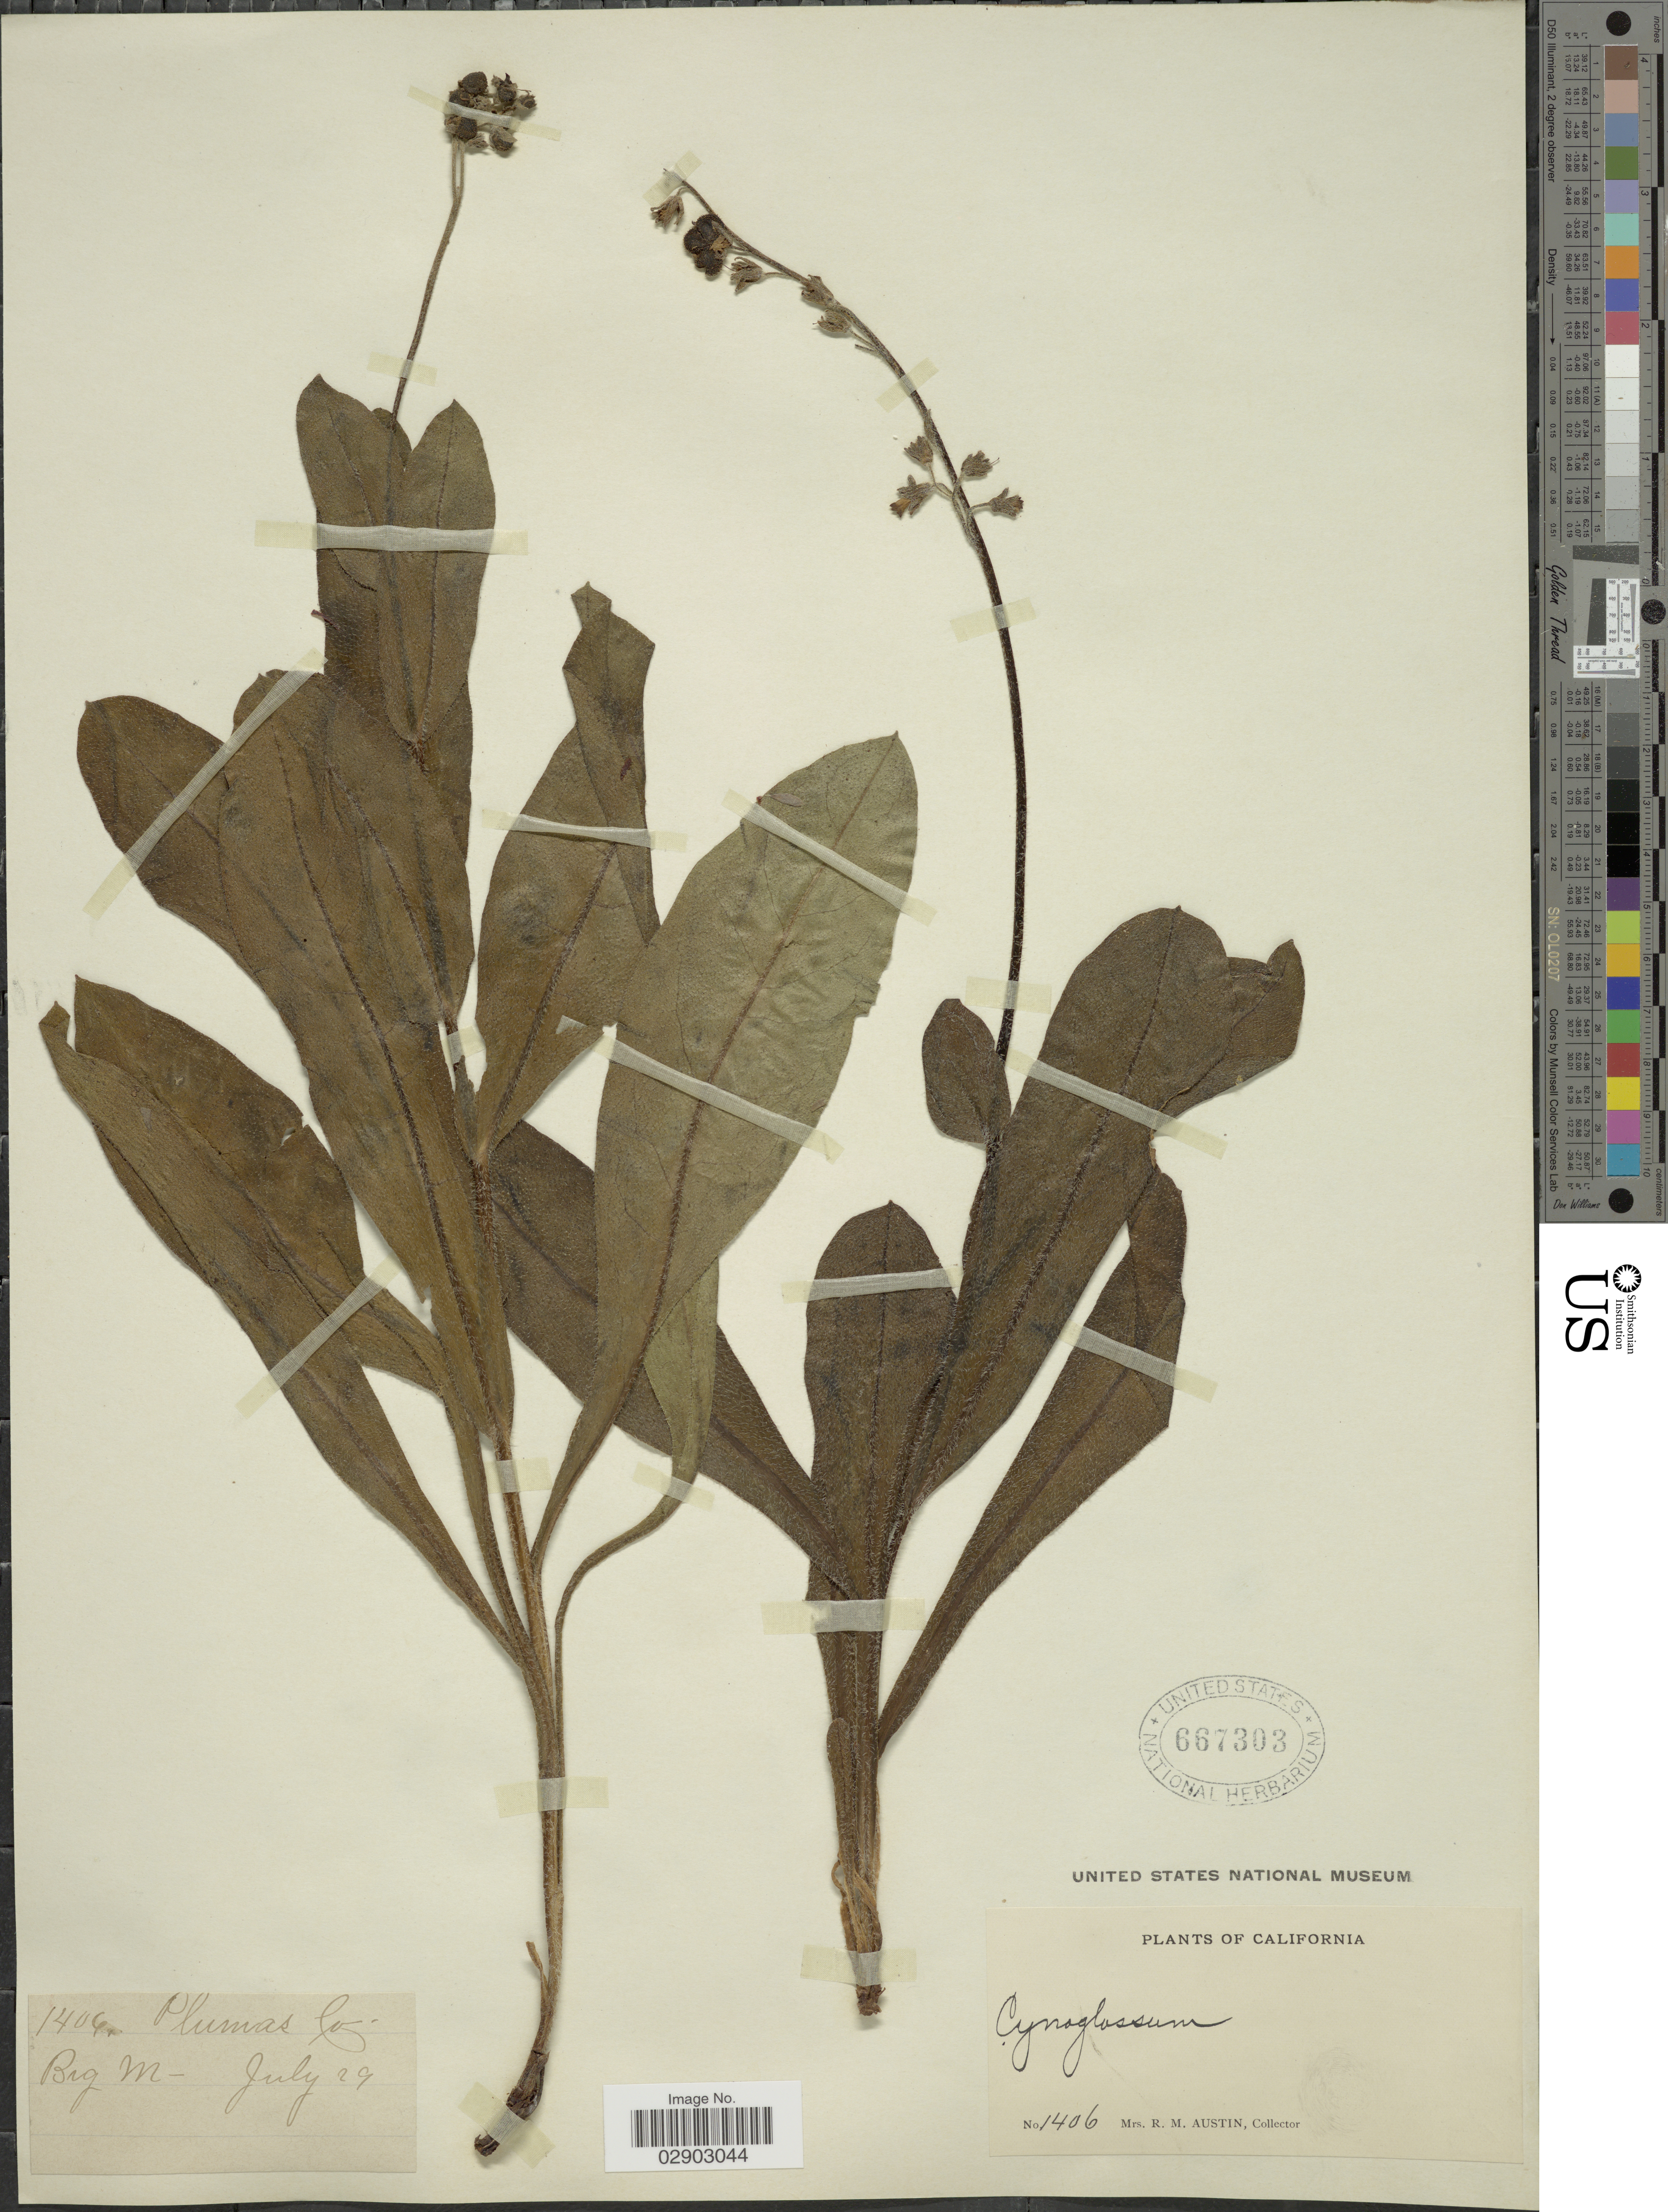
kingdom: Plantae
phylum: Tracheophyta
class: Magnoliopsida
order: Boraginales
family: Boraginaceae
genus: Cynoglossum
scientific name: Cynoglossum occidentale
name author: A. Gray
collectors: R. Austin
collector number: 1406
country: United States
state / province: California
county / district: Plumas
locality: Plumas Co. Big M.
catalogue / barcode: US 667303